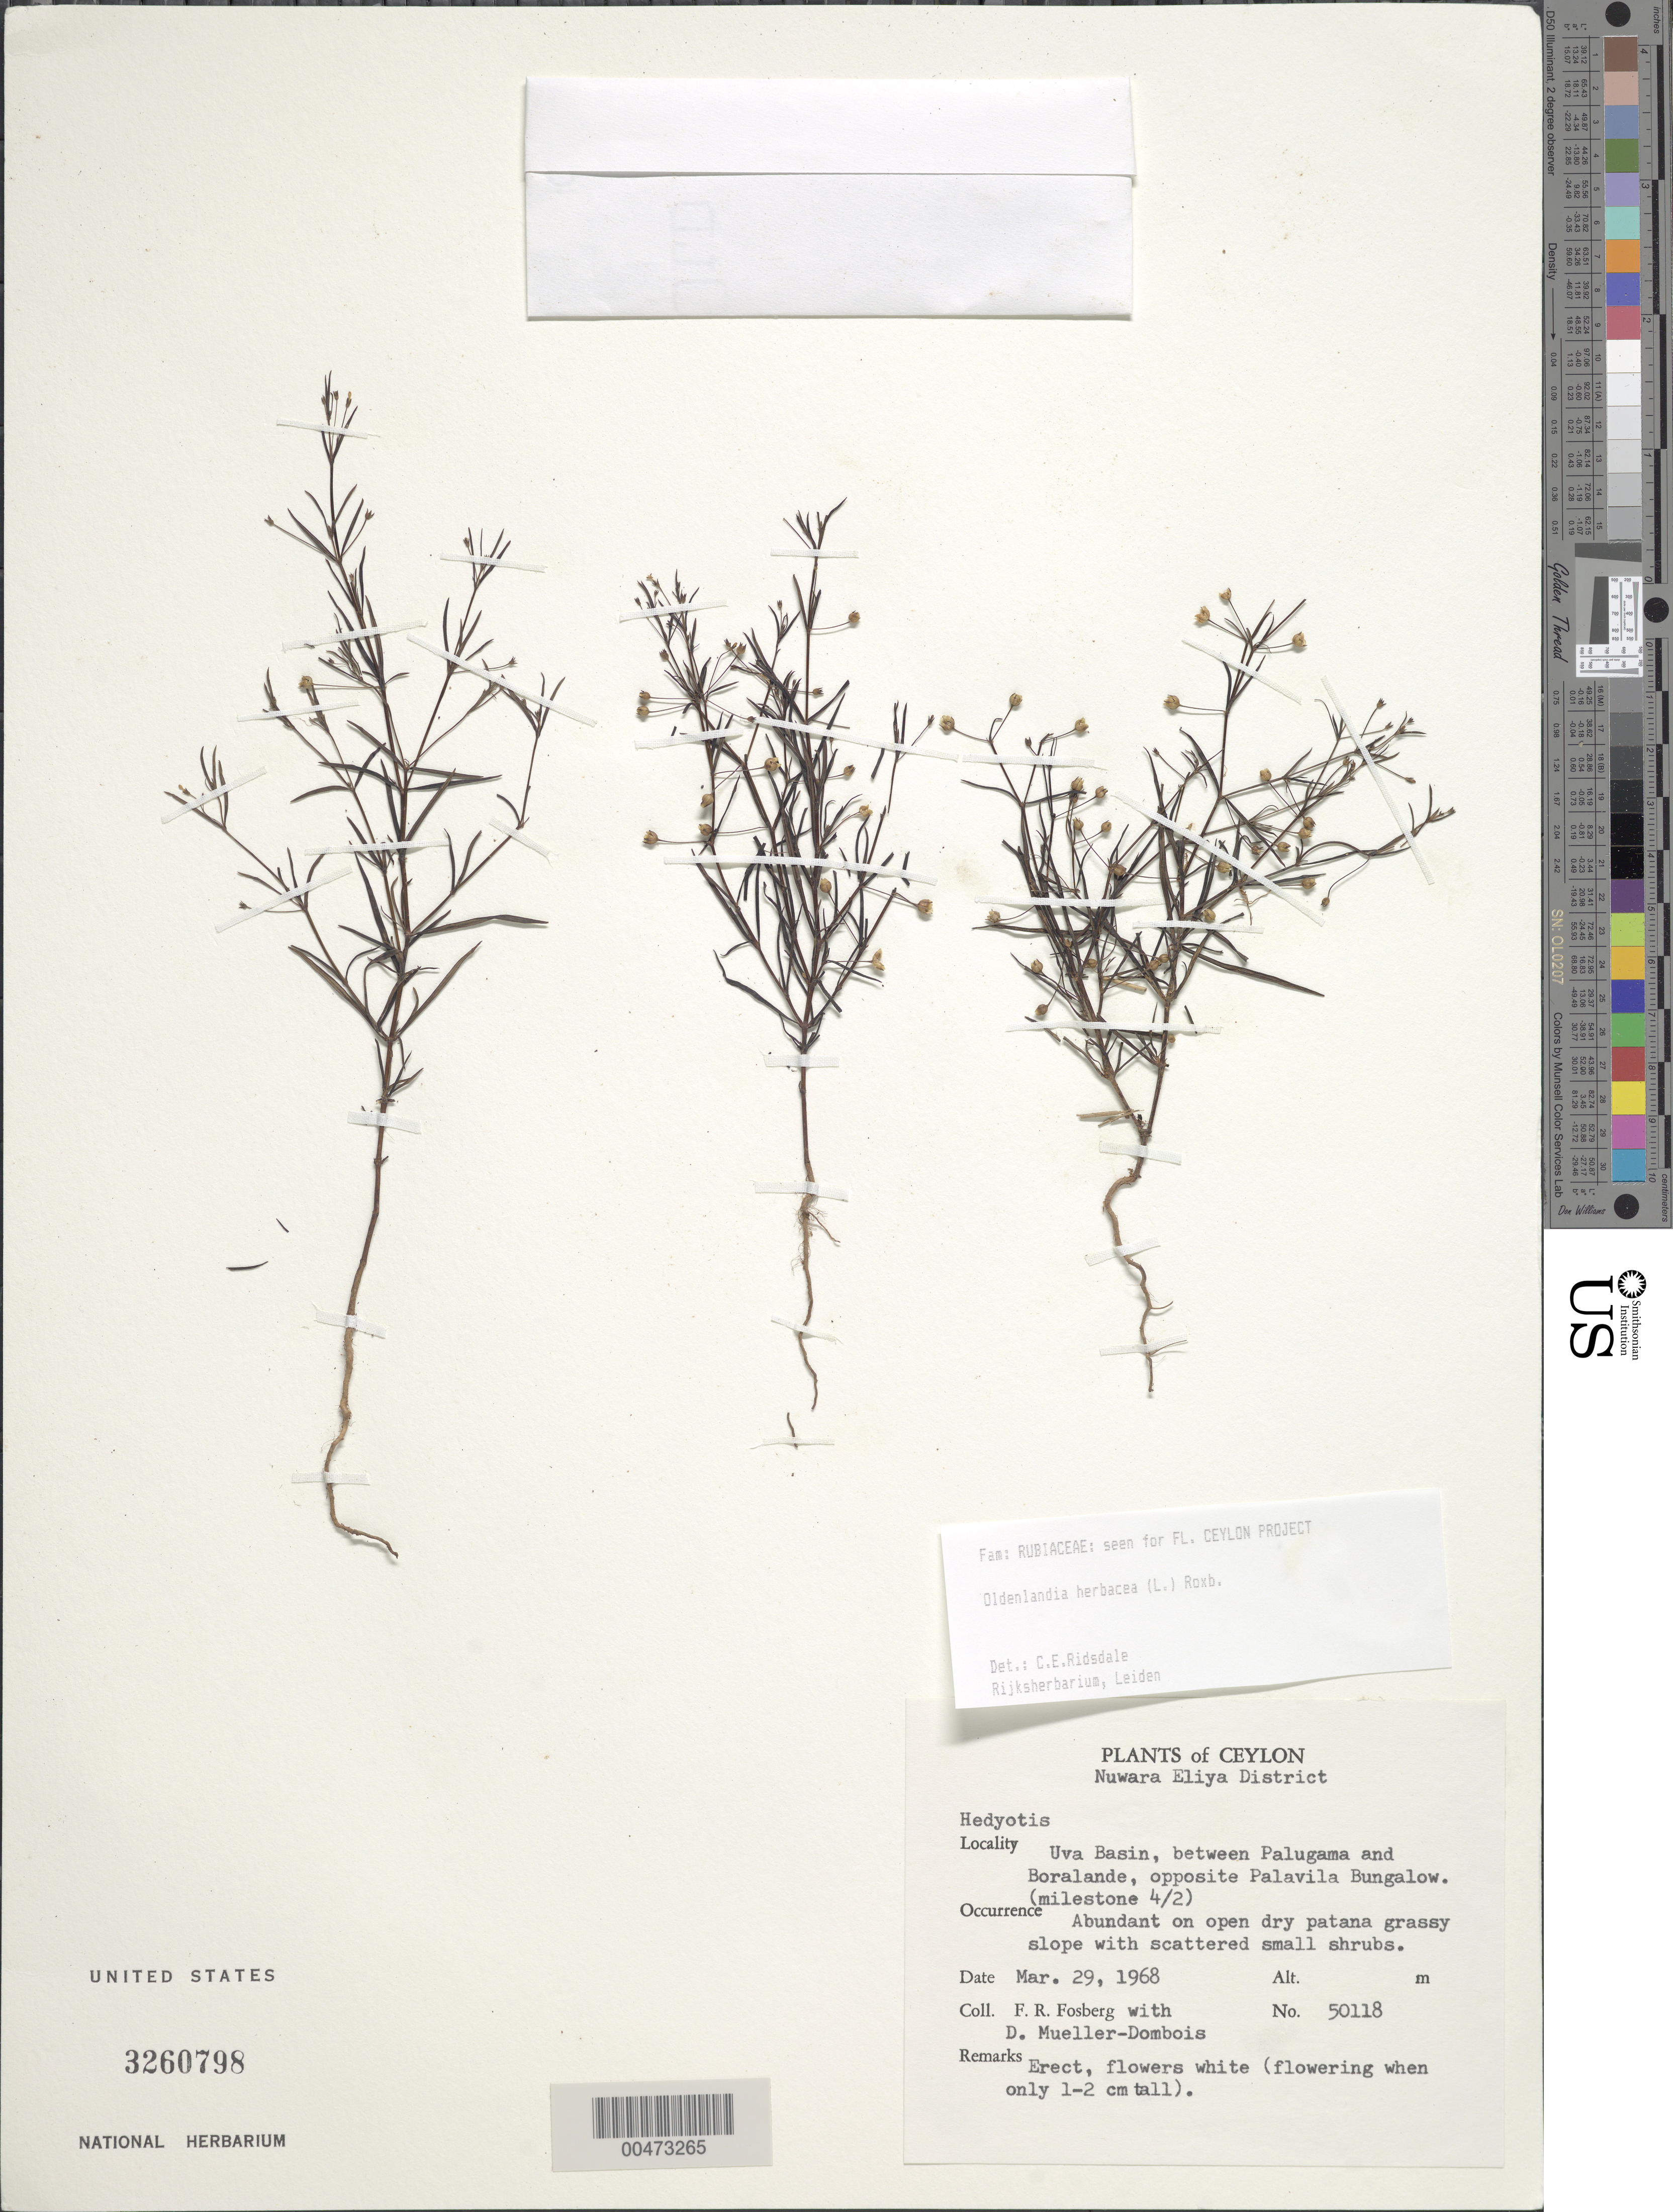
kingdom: Plantae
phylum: Tracheophyta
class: Magnoliopsida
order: Gentianales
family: Rubiaceae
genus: Oldenlandia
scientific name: Oldenlandia herbacea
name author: (L.) Roxb.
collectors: F. R. Fosberg & D. Mueller-Dombois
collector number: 50118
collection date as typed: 29 Mar 1968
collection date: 1968-03-29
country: Sri Lanka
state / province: Central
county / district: Nuwara Eliya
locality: Uva Basin, between Palugama and Boralande, opposite Palavila Bungalow (milestone 4/2)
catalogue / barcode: US 3260798